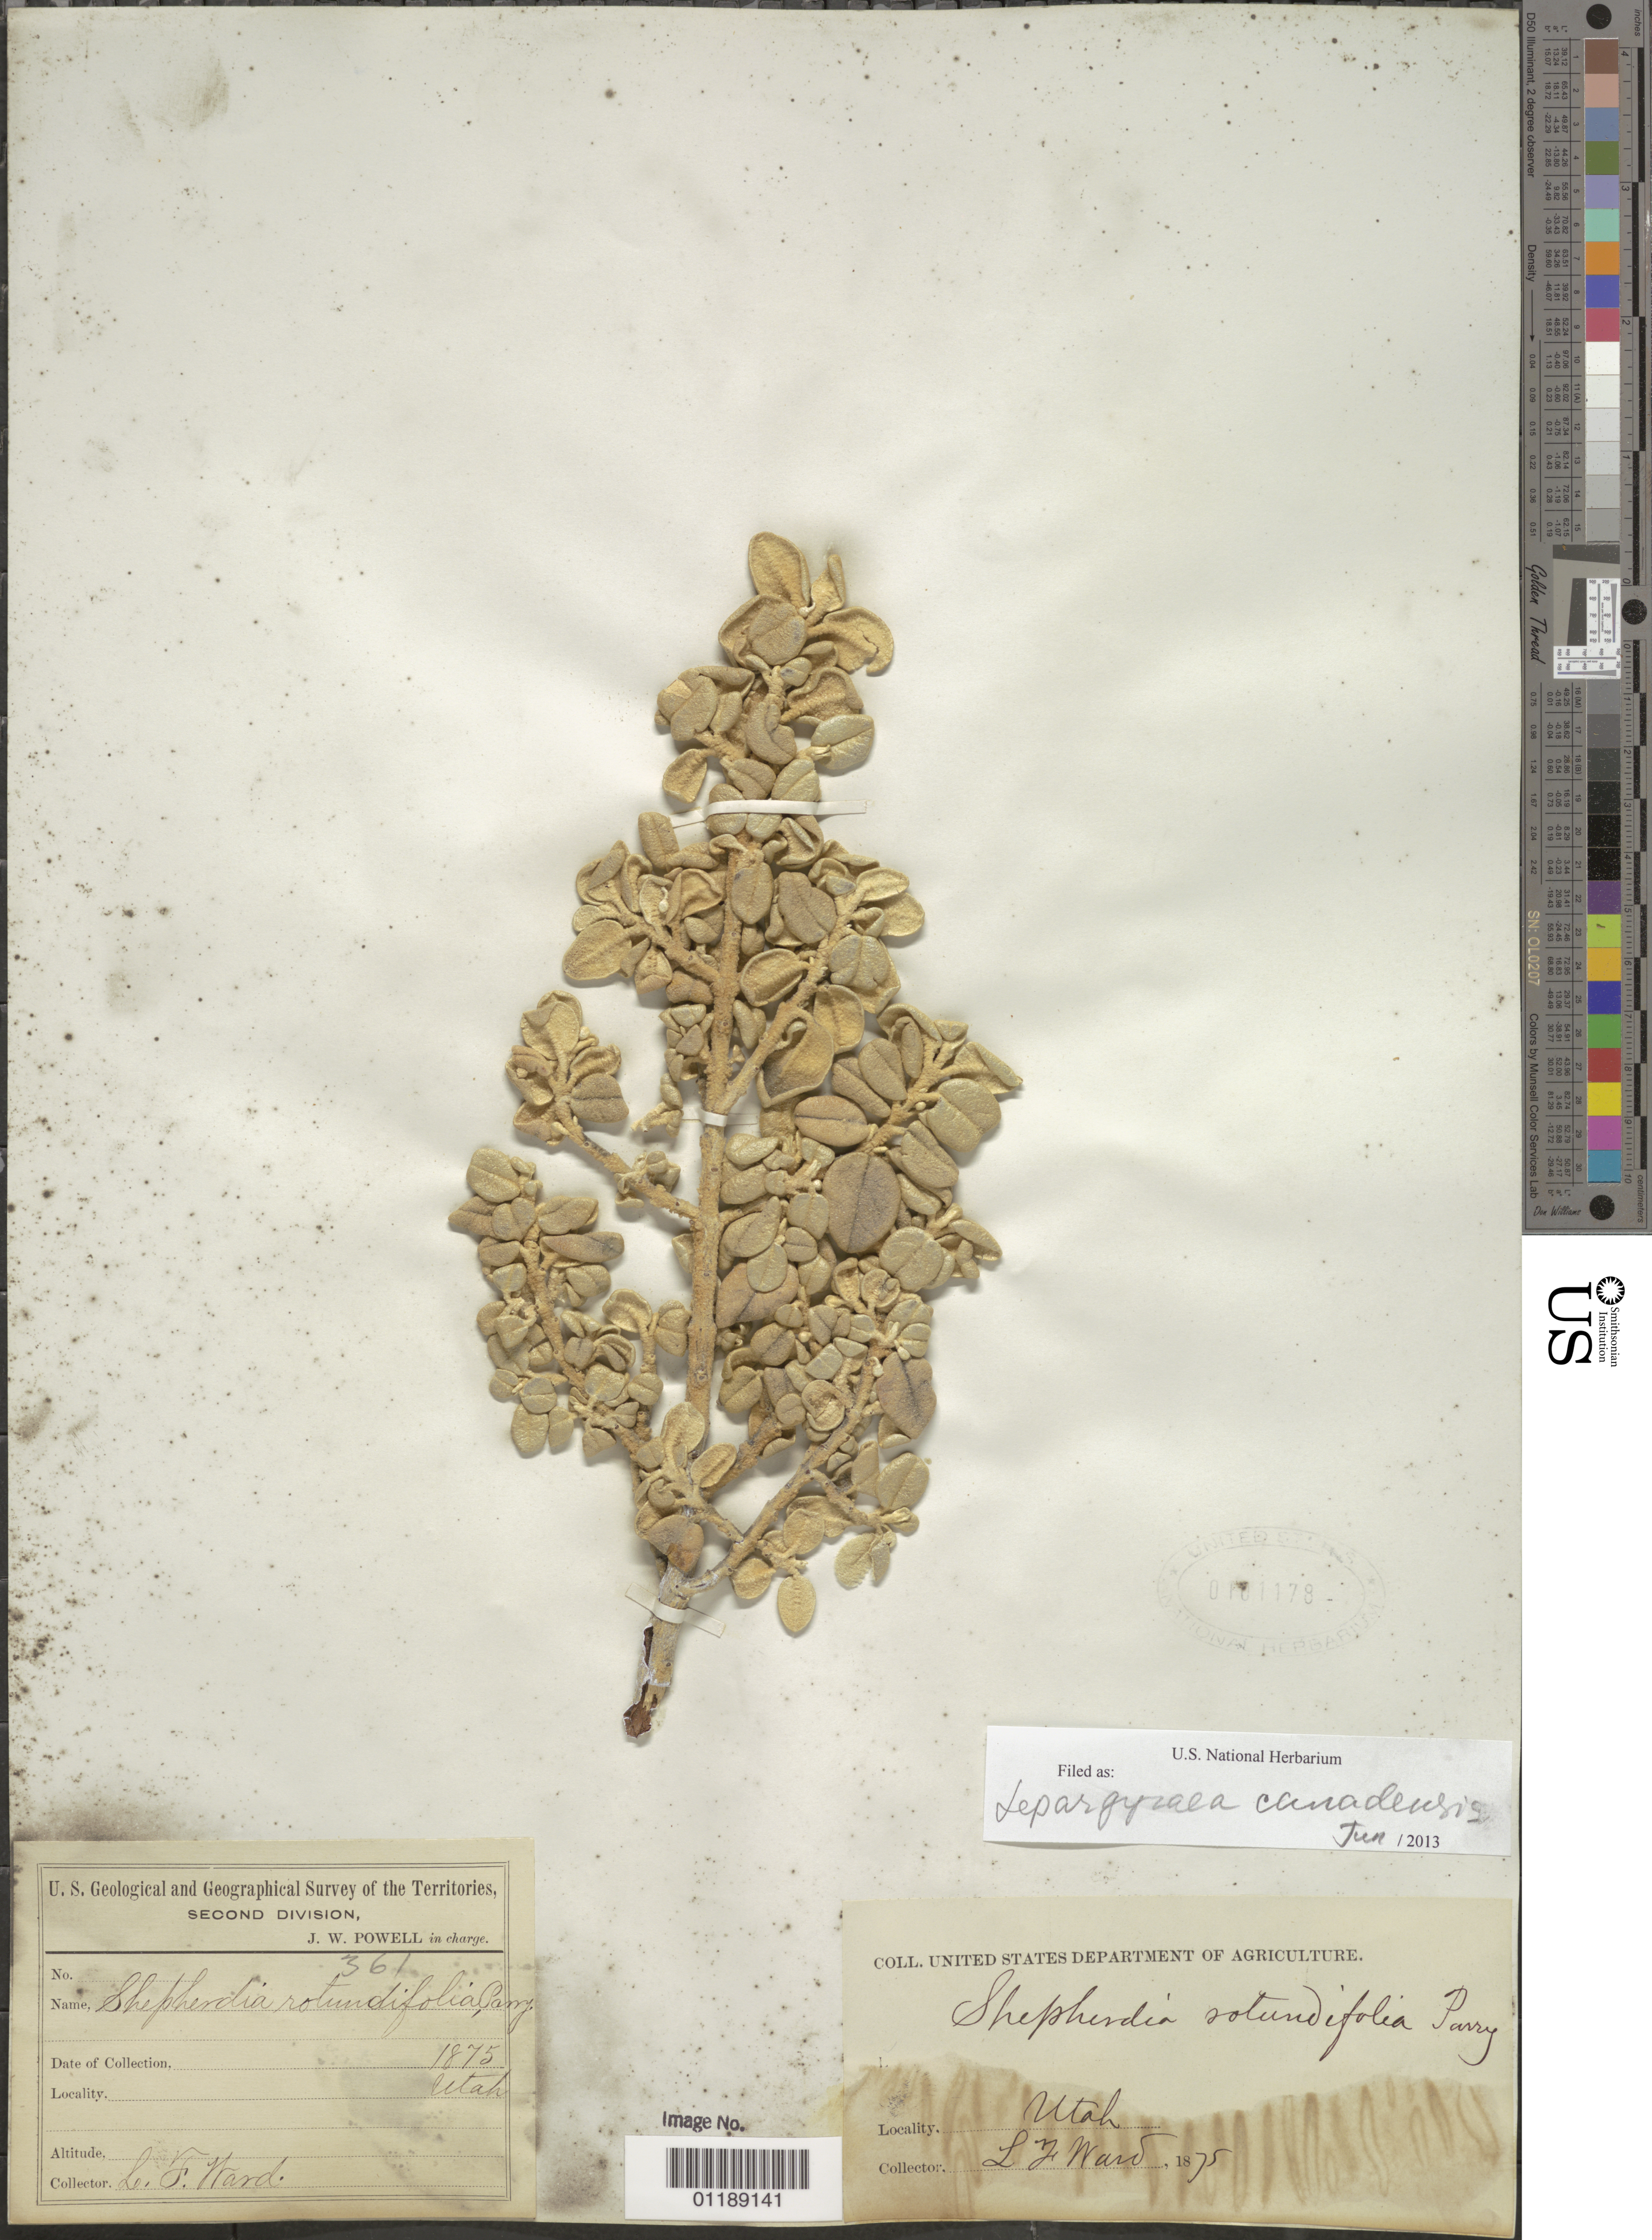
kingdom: Plantae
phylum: Tracheophyta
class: Magnoliopsida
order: Rosales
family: Elaeagnaceae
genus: Shepherdia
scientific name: Shepherdia rotundifolia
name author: Parry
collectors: L. F. Ward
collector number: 361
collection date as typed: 1875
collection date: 1875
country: United States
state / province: Utah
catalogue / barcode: US 101178